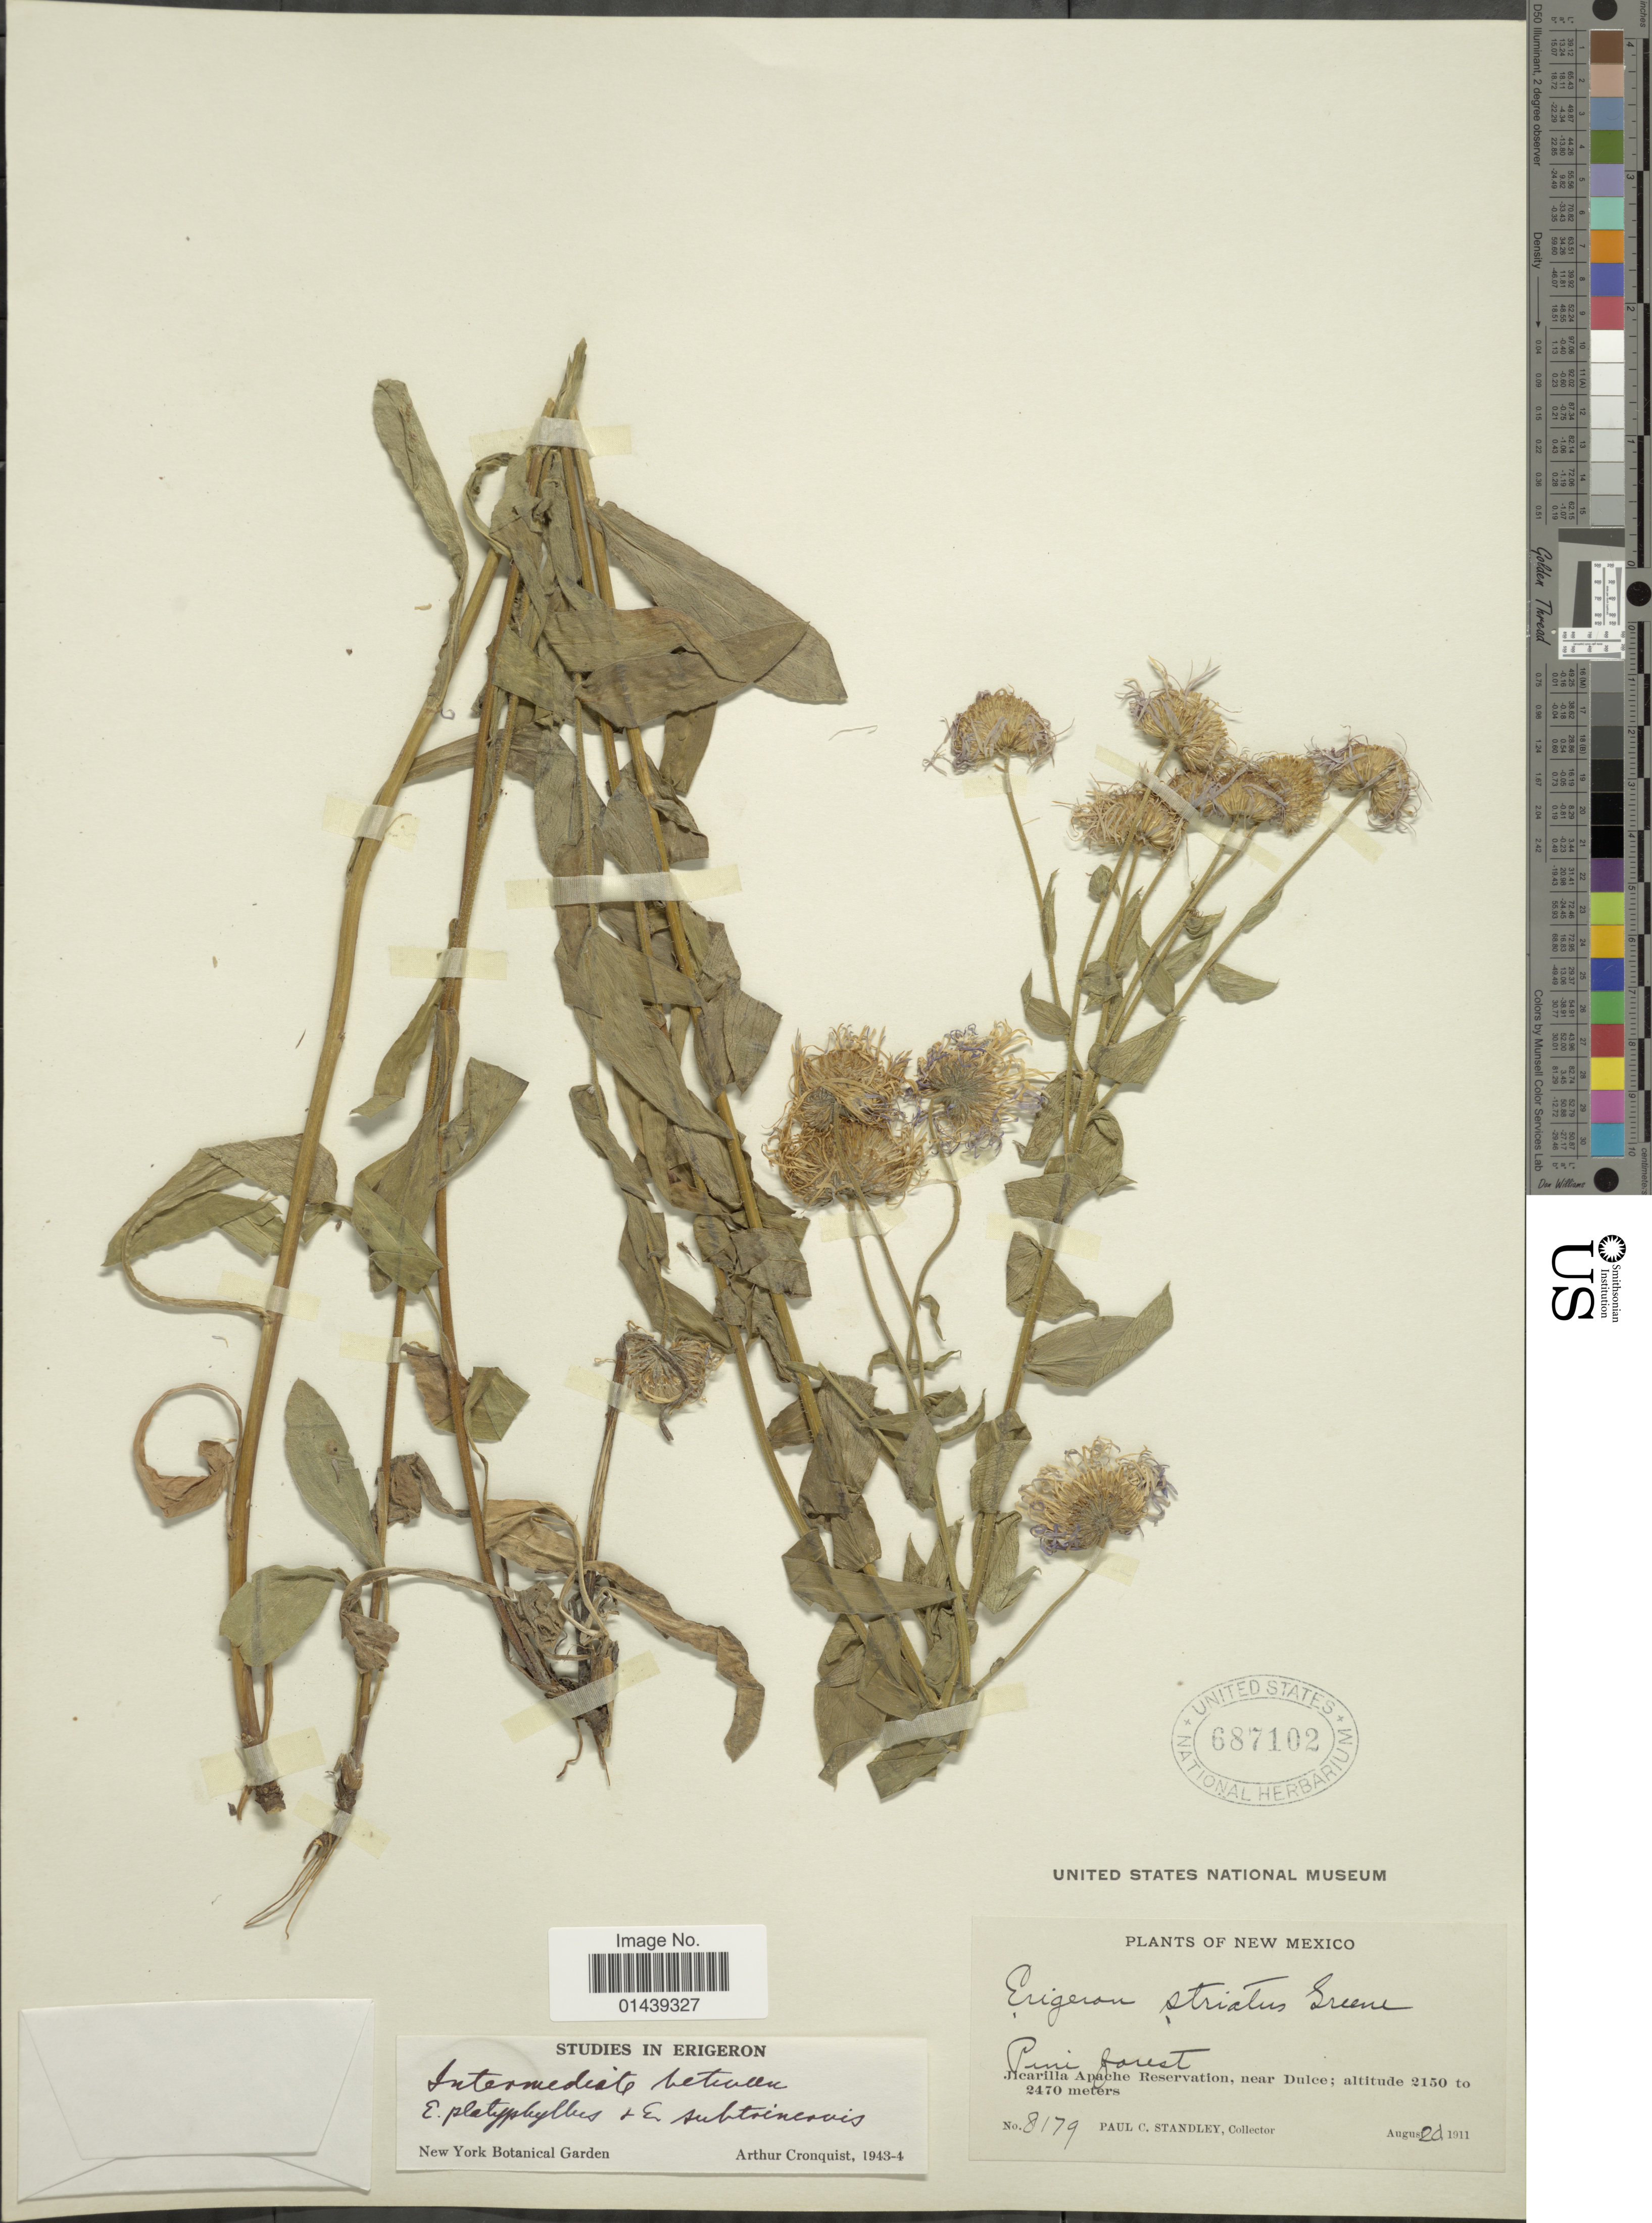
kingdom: Plantae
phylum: Tracheophyta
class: Magnoliopsida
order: Asterales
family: Asteraceae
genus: Erigeron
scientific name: Erigeron platyphyllus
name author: Greene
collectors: P. C. Standley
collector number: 8179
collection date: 1911-08-20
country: United States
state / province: New Mexico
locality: Jicarilla Apache Reservation, near Dulce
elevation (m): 2150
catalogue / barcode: US 687102